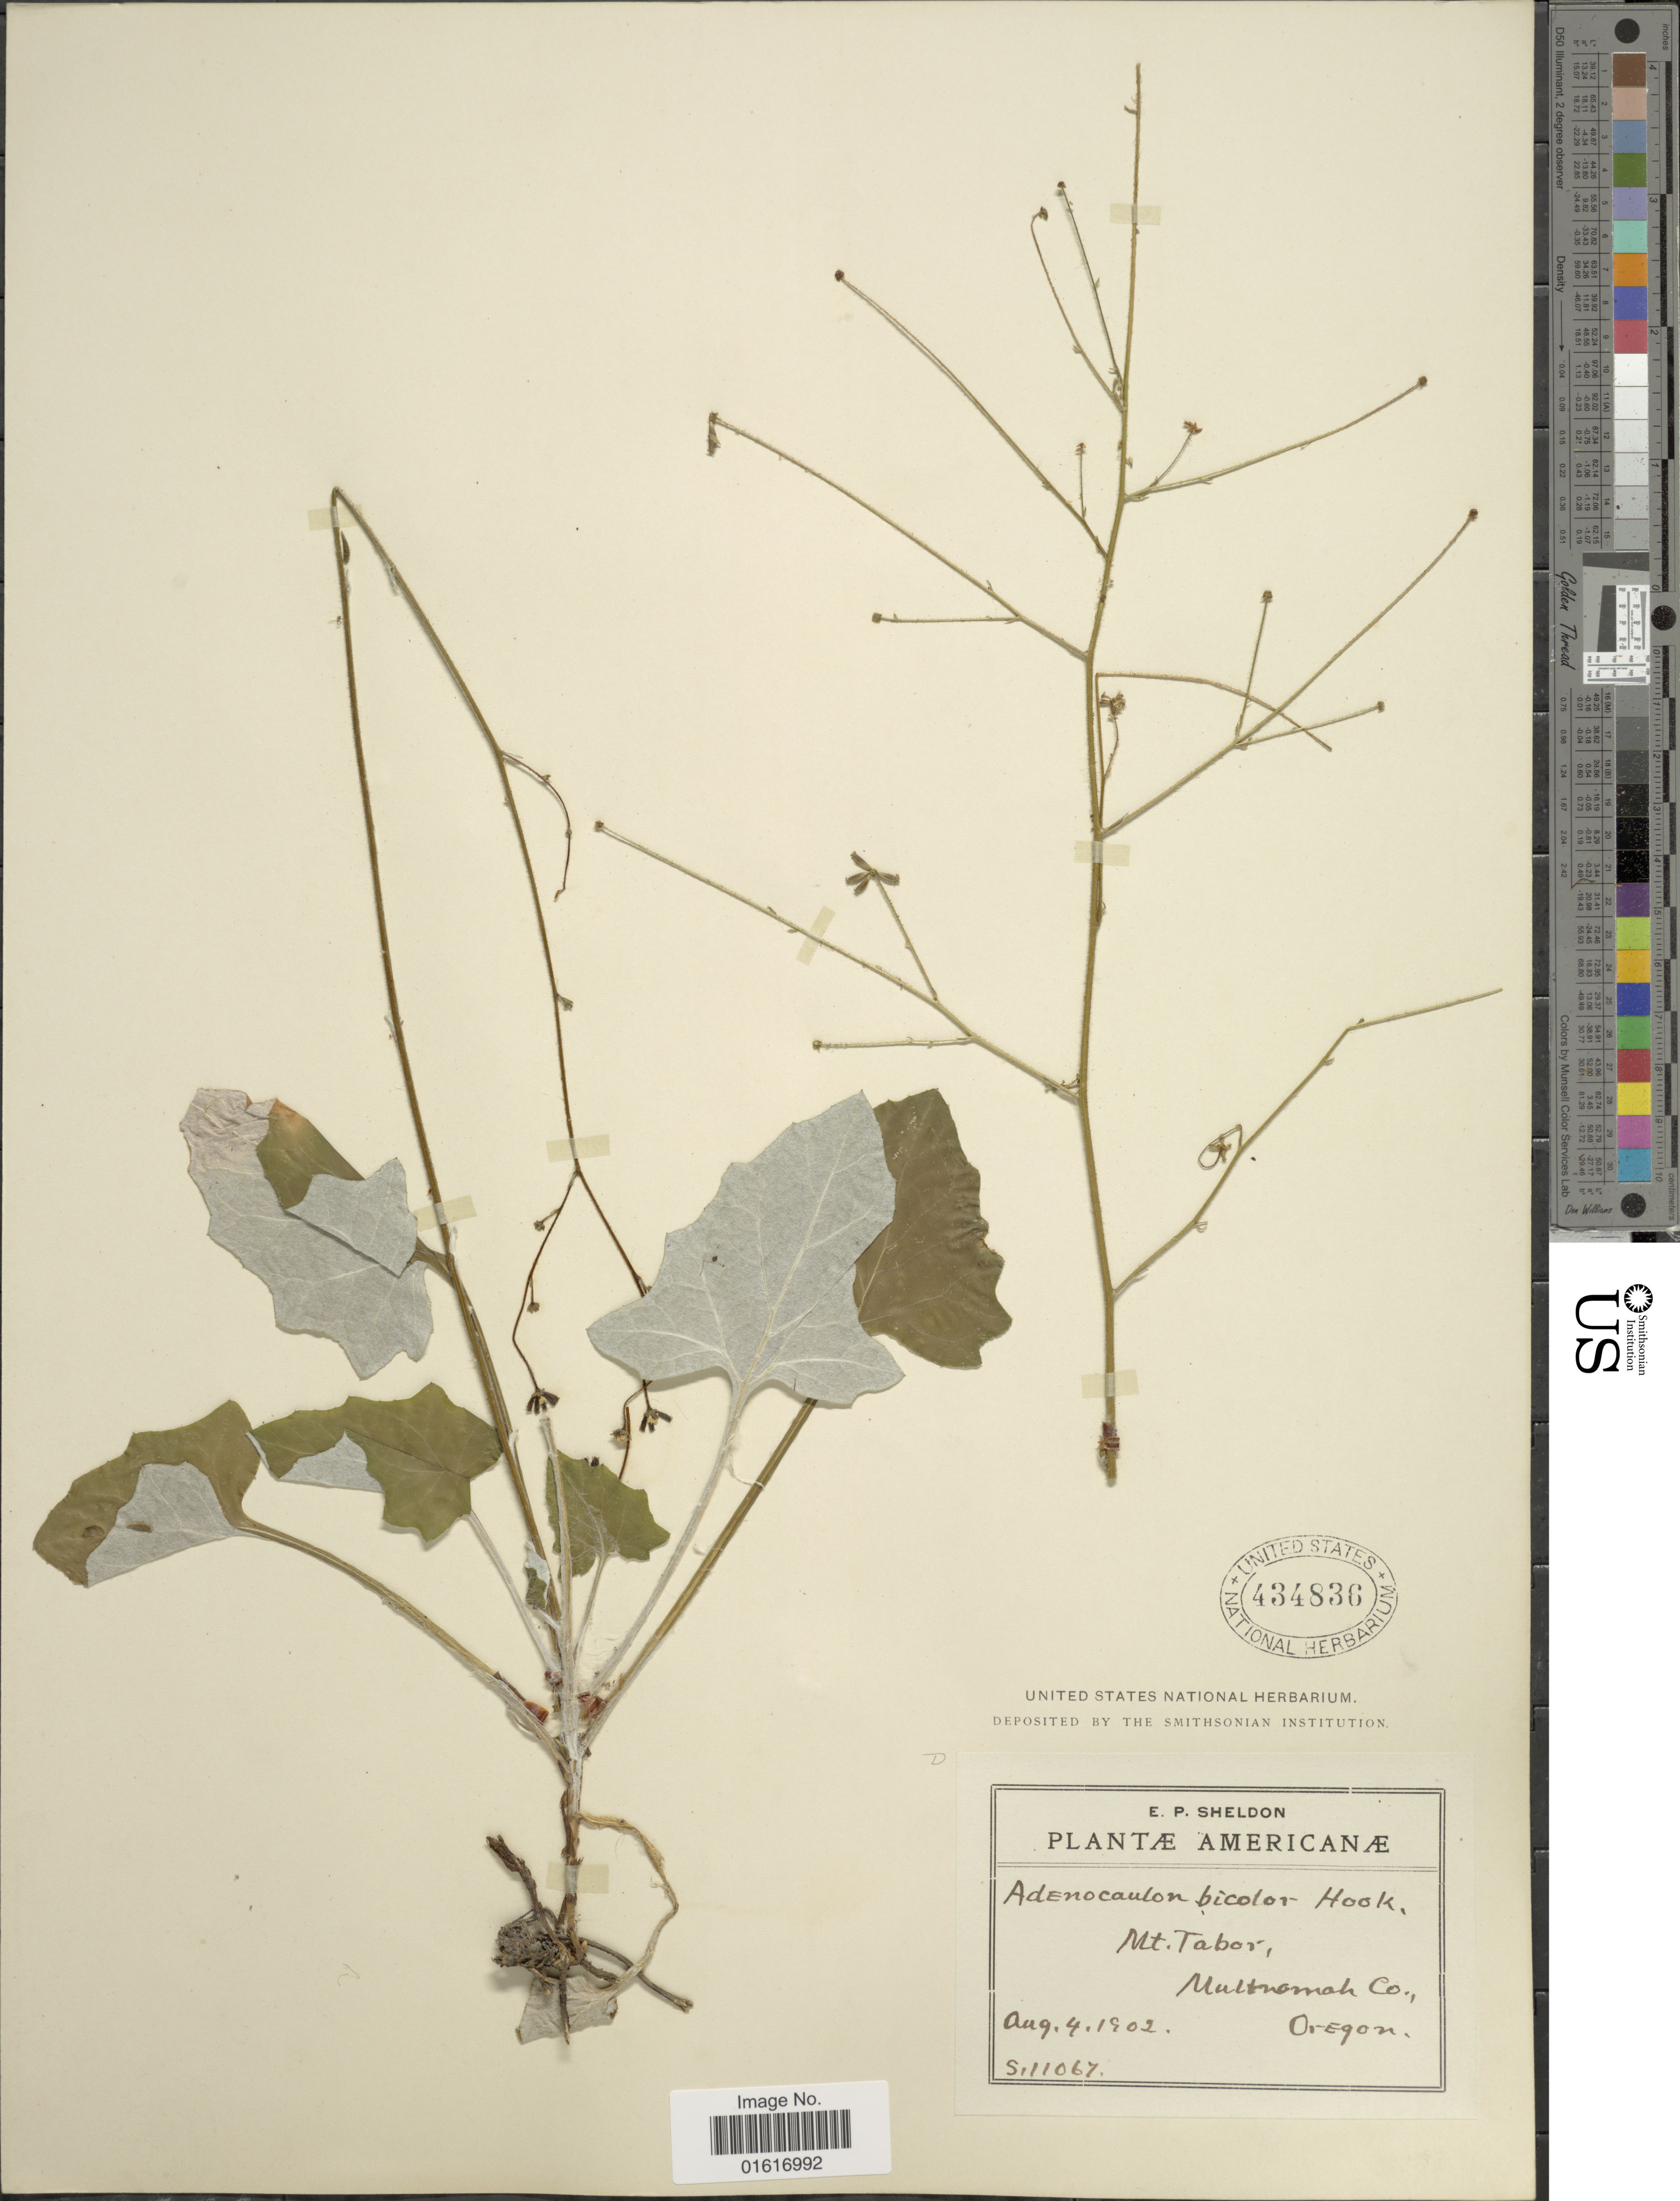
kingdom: Plantae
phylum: Tracheophyta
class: Magnoliopsida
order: Asterales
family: Asteraceae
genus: Adenocaulon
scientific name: Adenocaulon bicolor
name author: Hook.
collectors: E. P. Sheldon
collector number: S111067*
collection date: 1902-08-04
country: United States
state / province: Oregon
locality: Mt. Tabor, Multranamah Co.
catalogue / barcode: US 434836